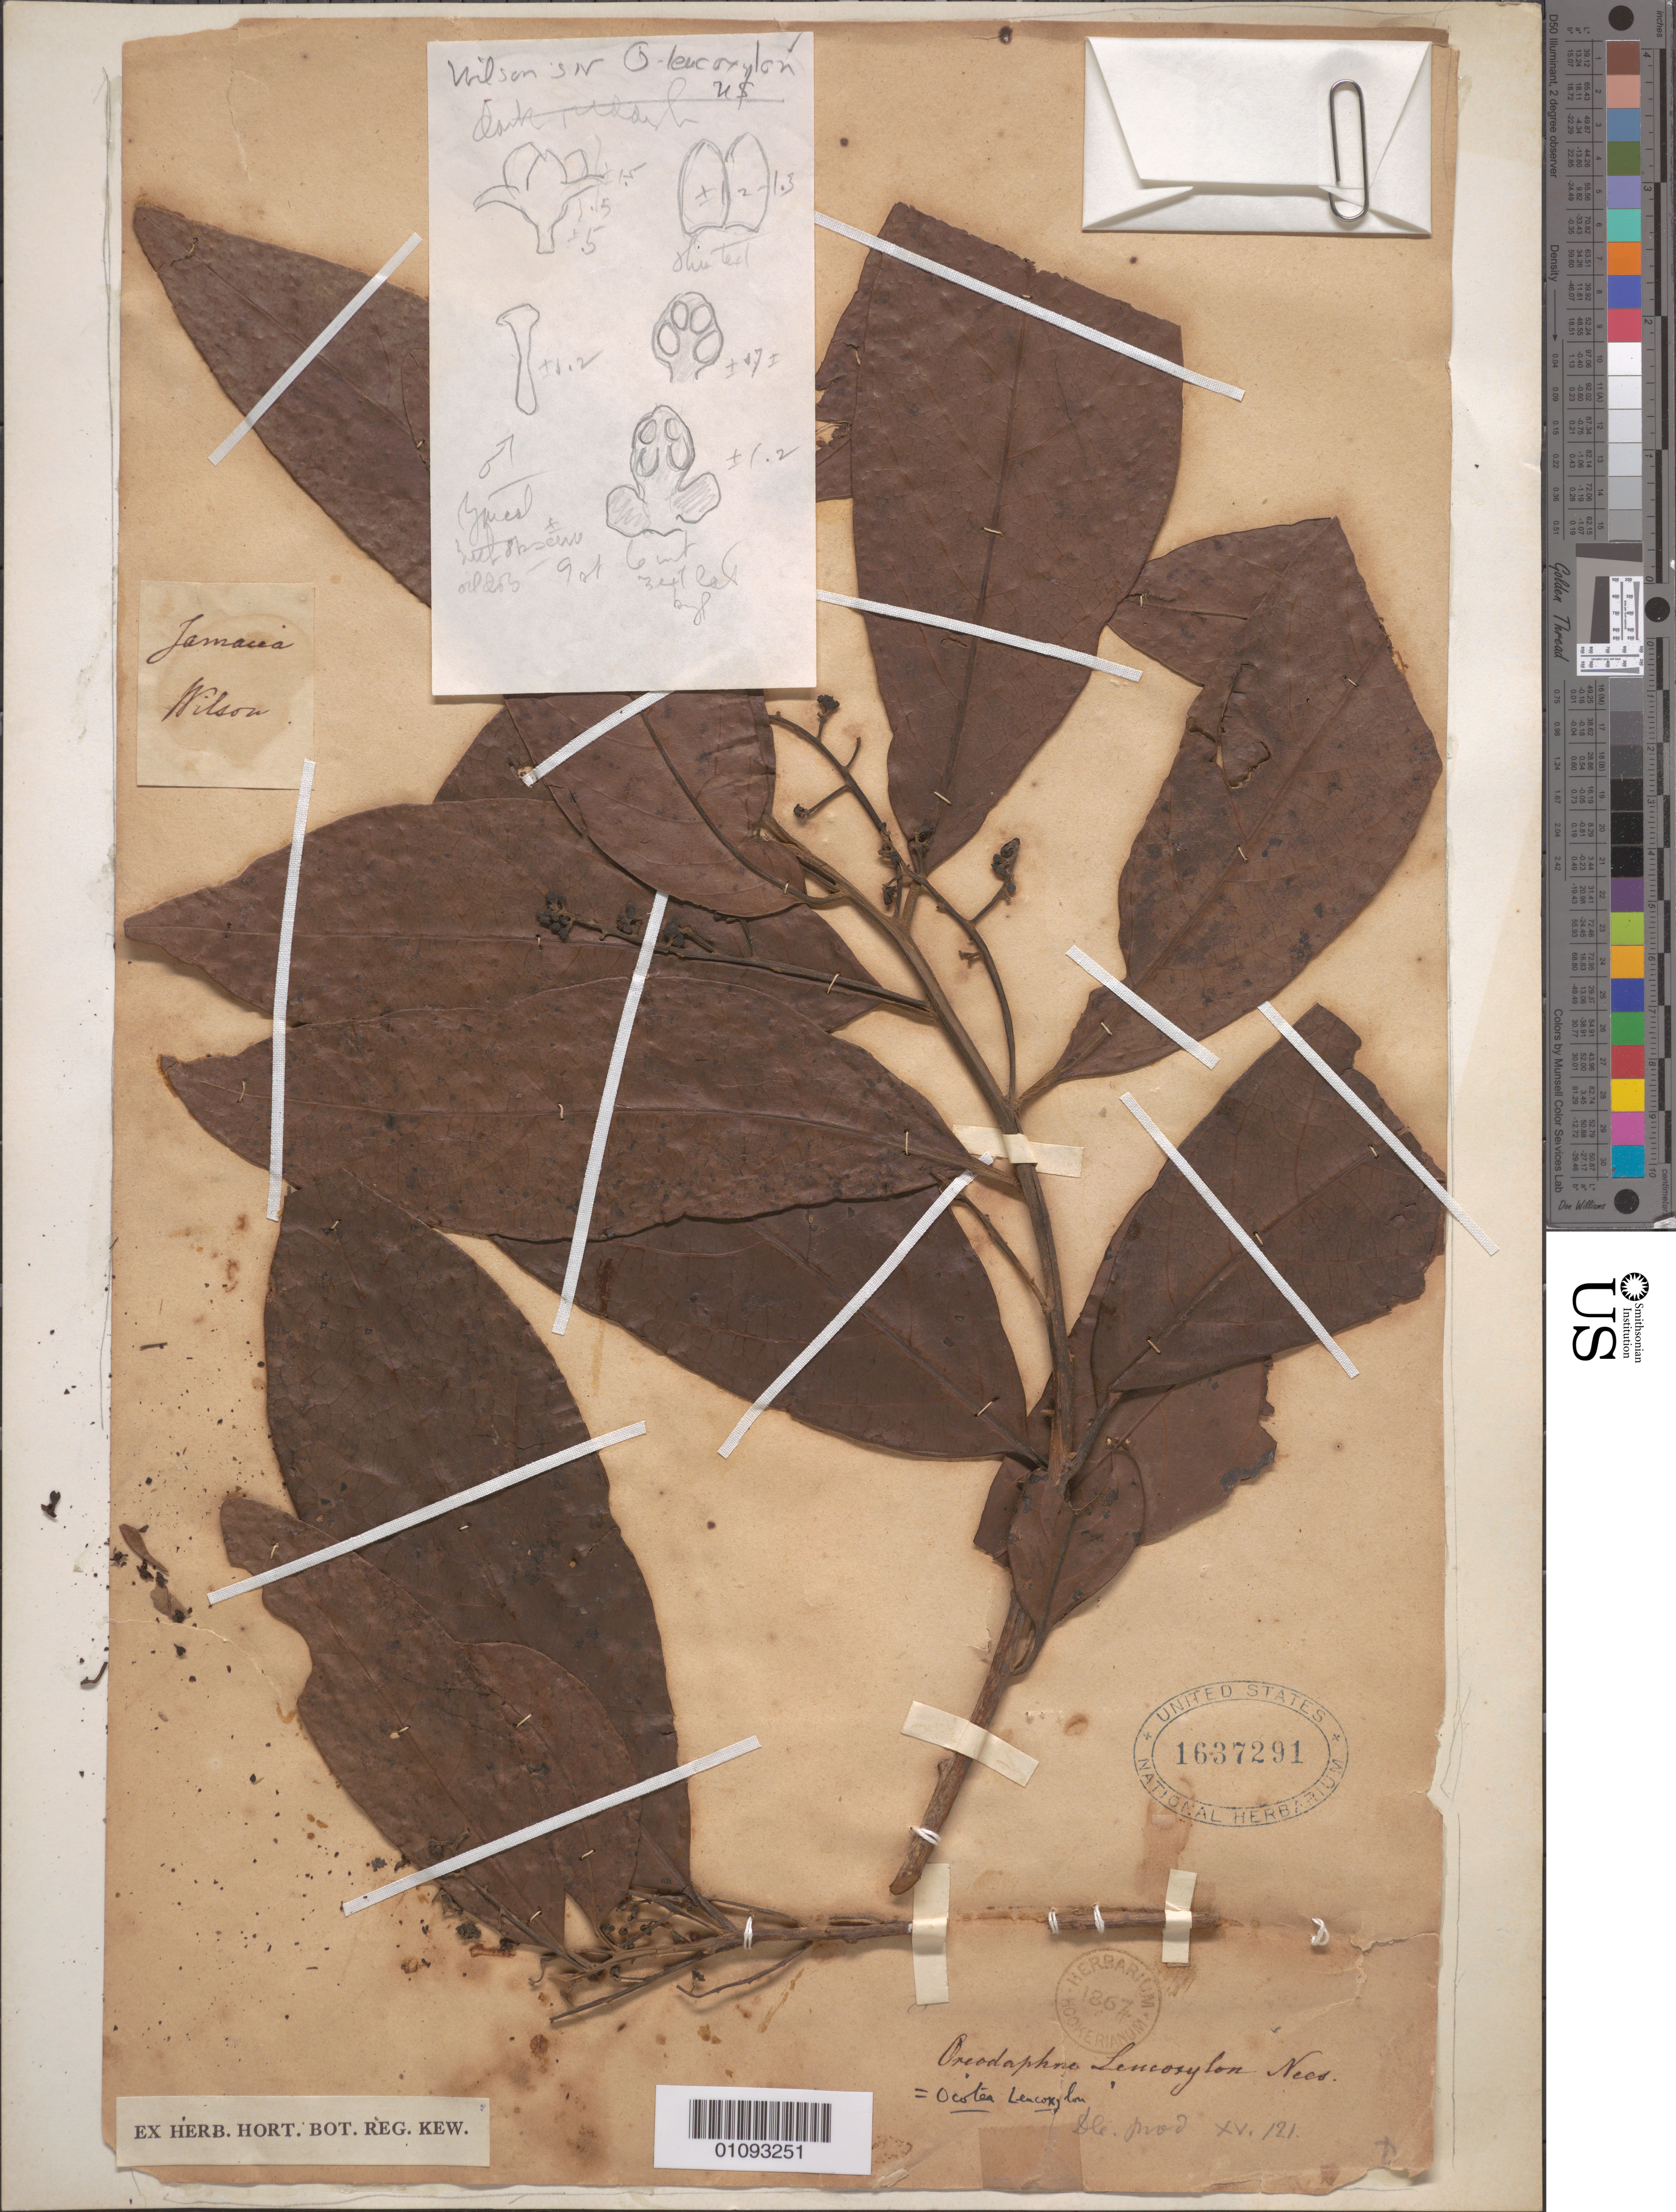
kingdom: Plantae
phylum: Tracheophyta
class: Magnoliopsida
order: Laurales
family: Lauraceae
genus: Ocotea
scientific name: Ocotea leucoxylon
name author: (Sw.) Laness.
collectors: -- Wilson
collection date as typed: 1867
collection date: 1867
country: Jamaica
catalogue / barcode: US 1637291